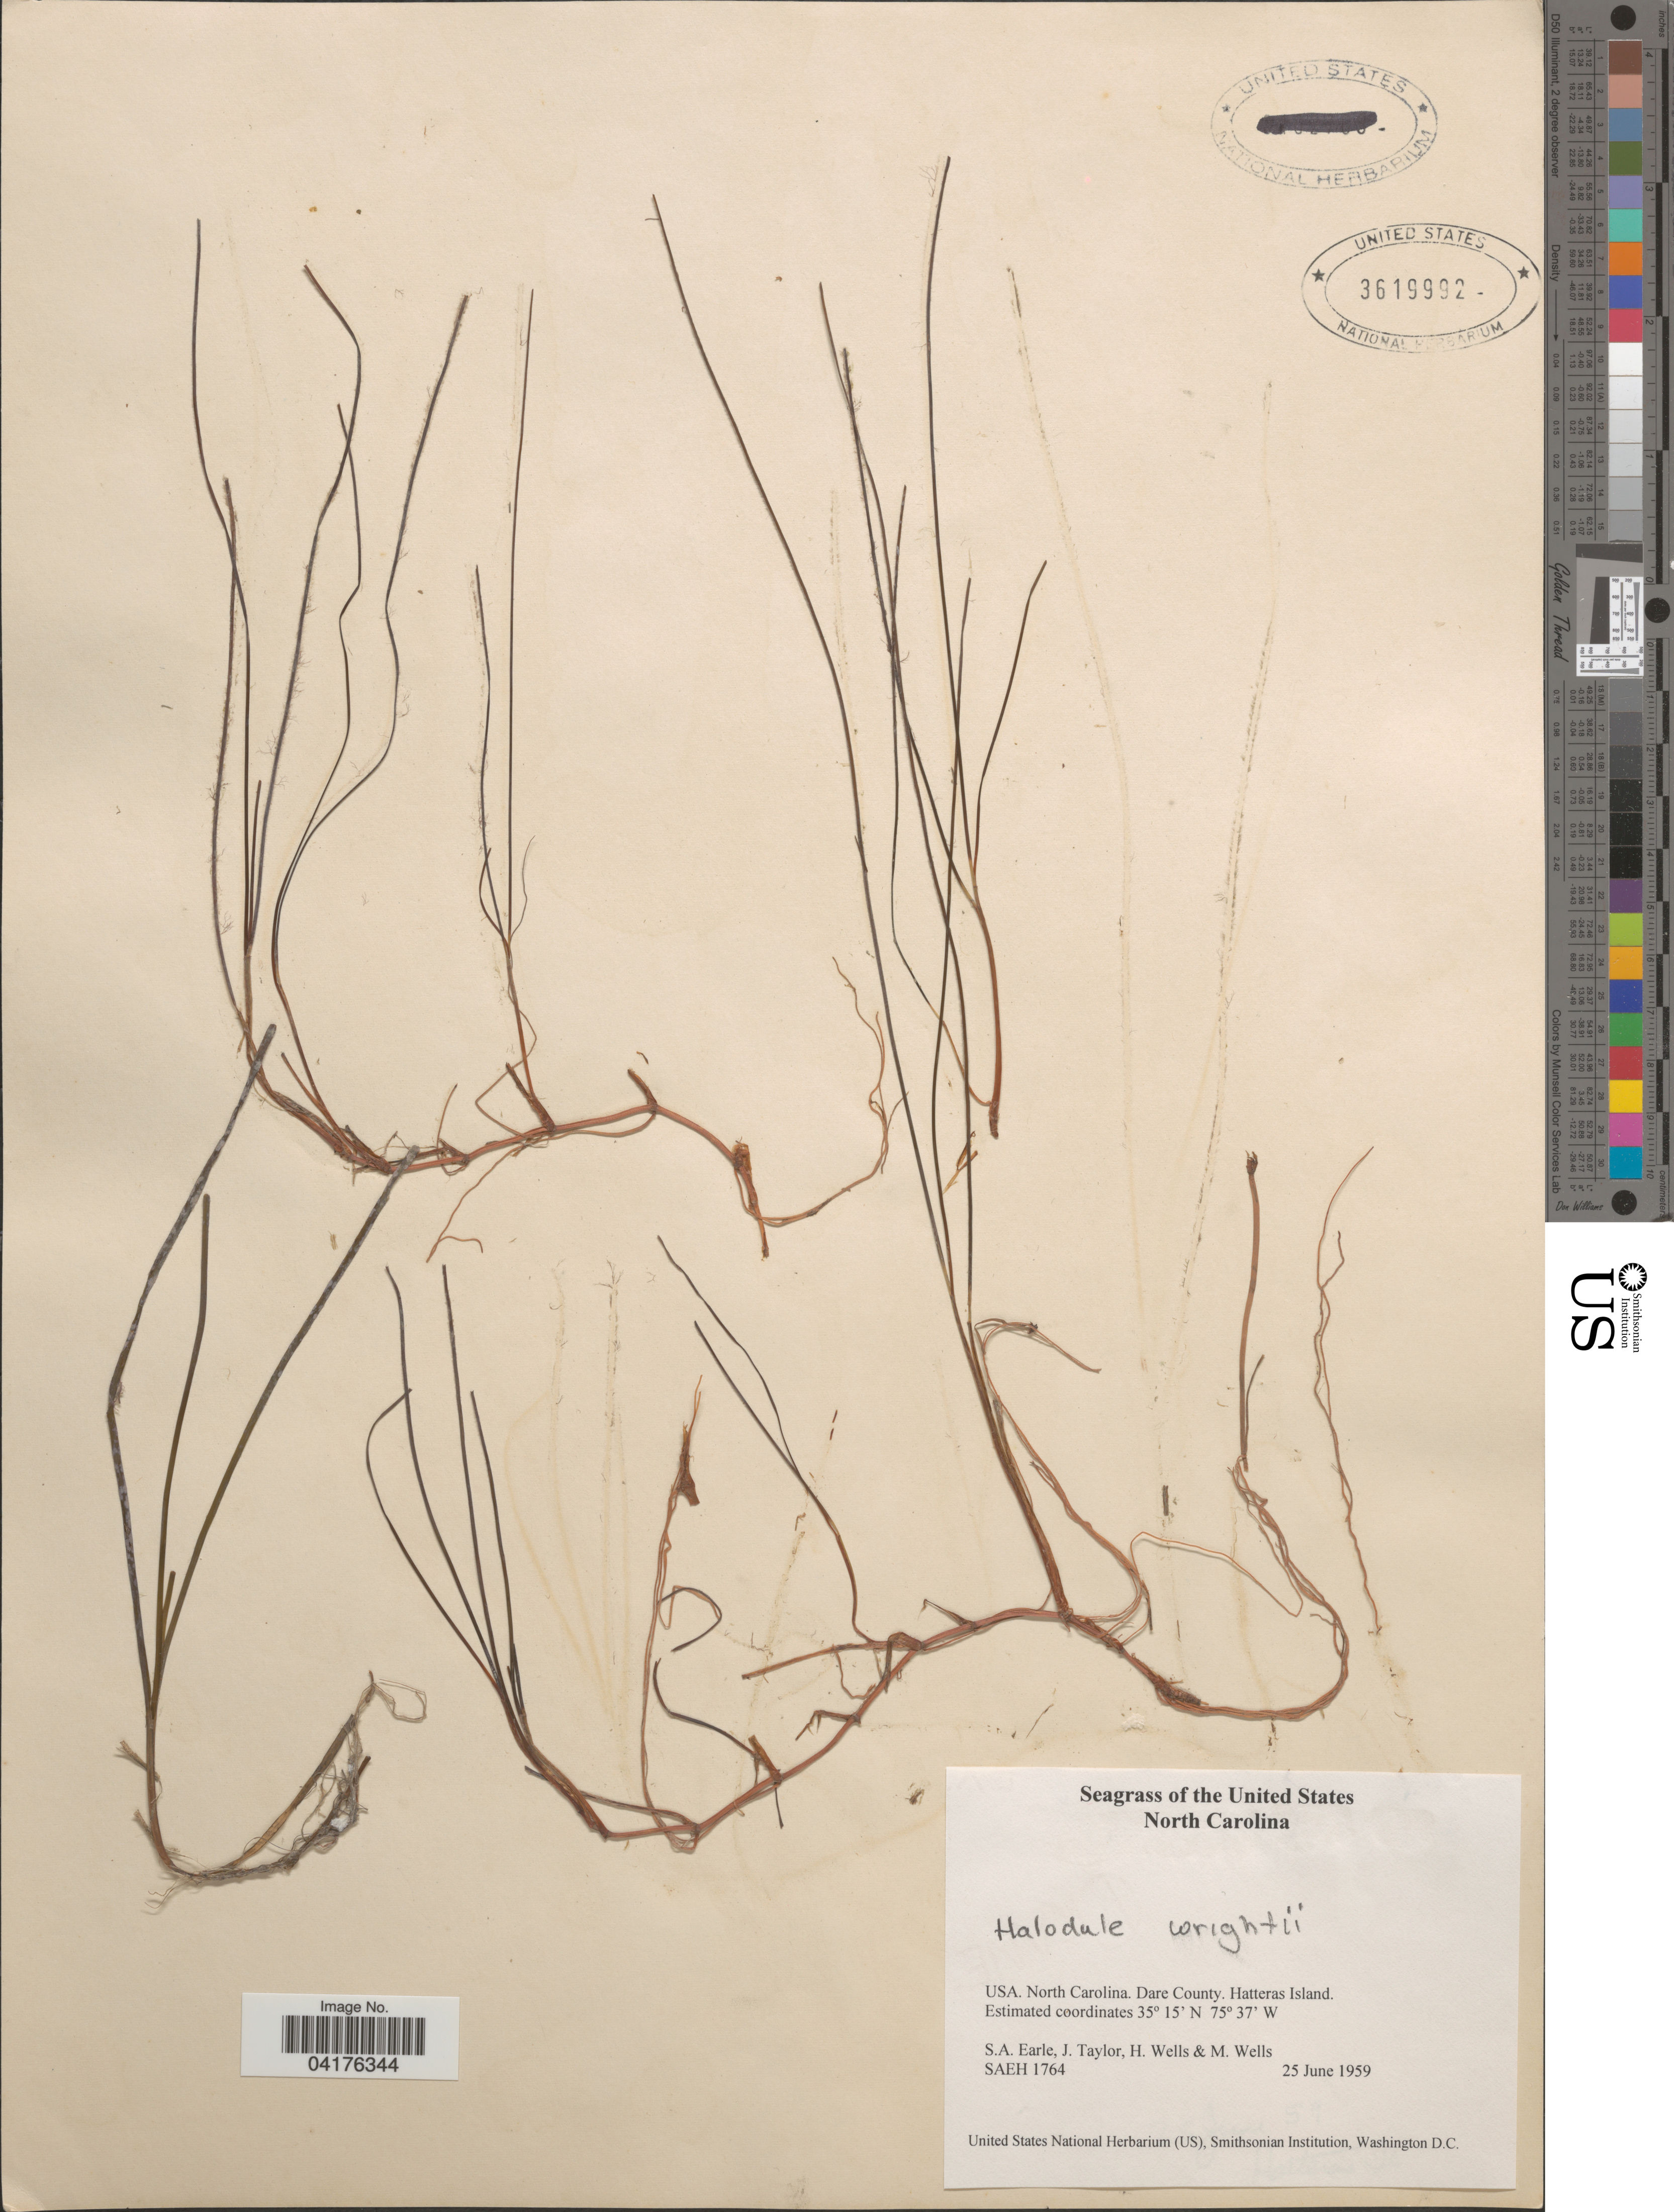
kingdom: Plantae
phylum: Tracheophyta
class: Liliopsida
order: Alismatales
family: Cymodoceaceae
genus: Halodule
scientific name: Halodule wrightii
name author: Asch.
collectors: S. A. Earle, J. Taylor, H. Wells & M. Wells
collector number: SAEH 1764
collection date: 1959-06-25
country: United States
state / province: North Carolina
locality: Dare County. Hatteras Island.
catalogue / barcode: US 3619992